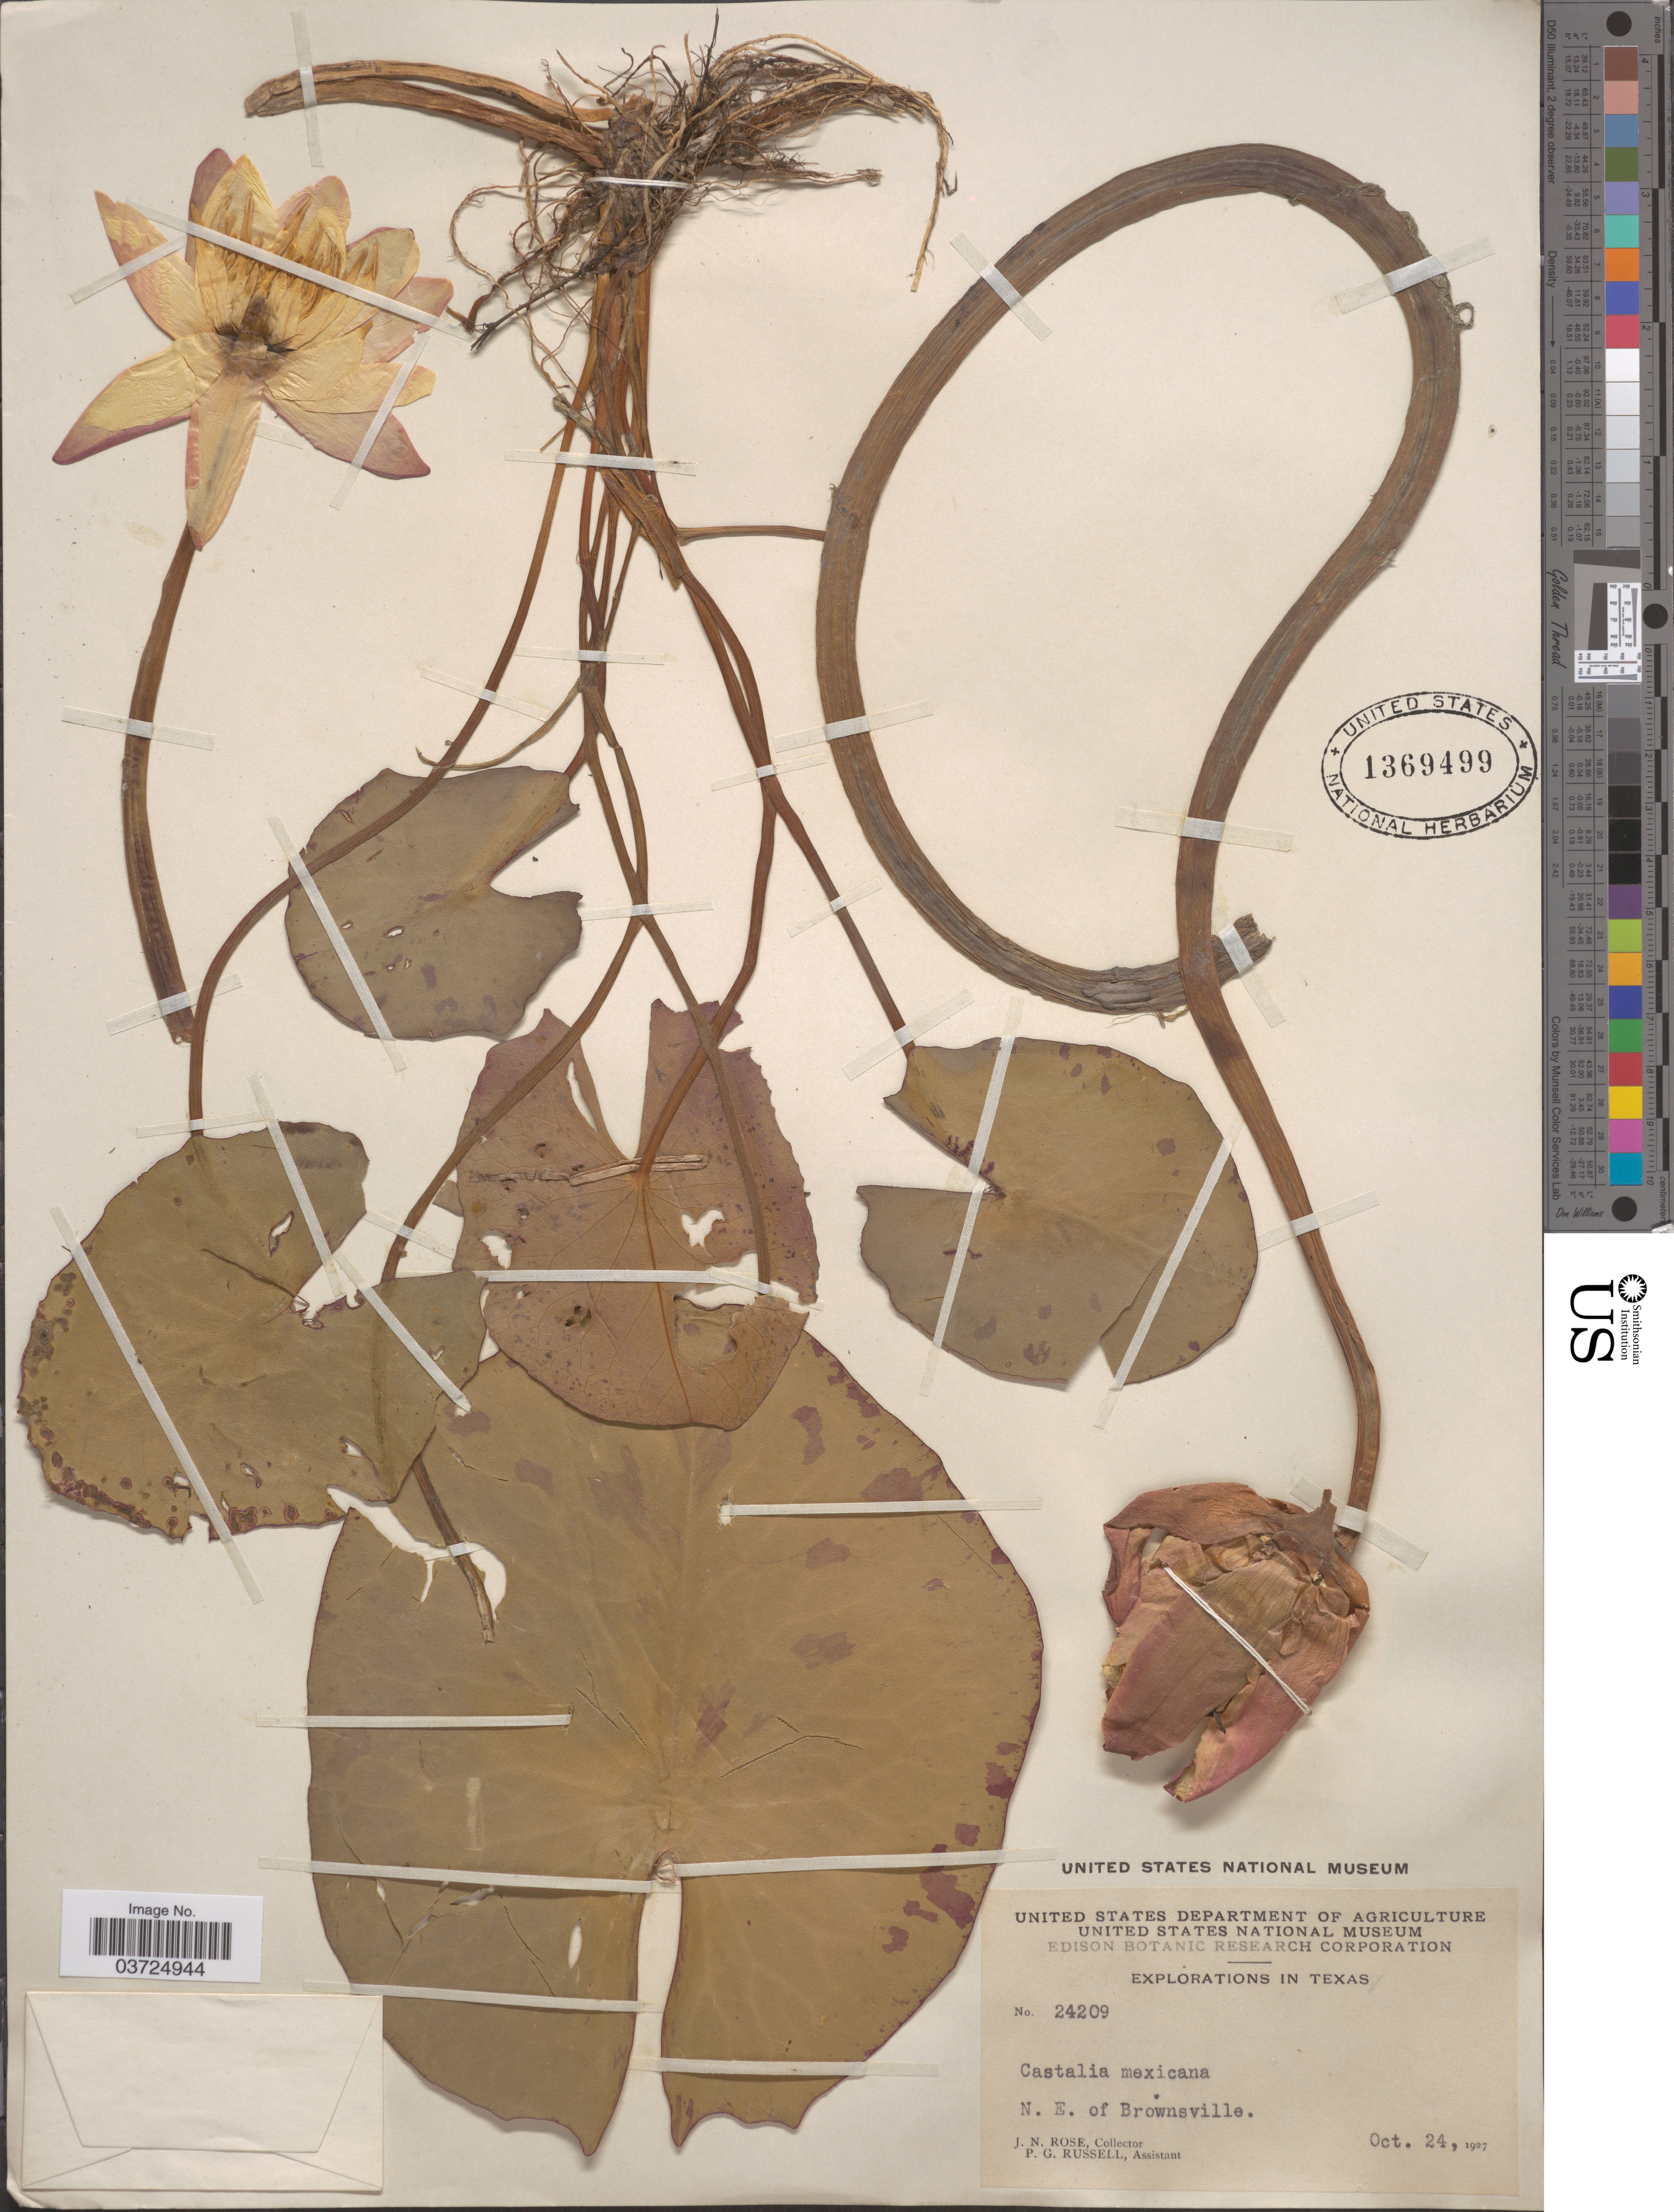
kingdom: Plantae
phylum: Tracheophyta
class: Magnoliopsida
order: Nymphaeales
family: Nymphaeaceae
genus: Nymphaea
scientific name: Nymphaea mexicana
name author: Zucc.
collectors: J. N. Rose & P. G. Russell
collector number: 24209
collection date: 1927-10-24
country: United States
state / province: Texas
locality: N. E. of Brownsville.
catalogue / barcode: US 1369499